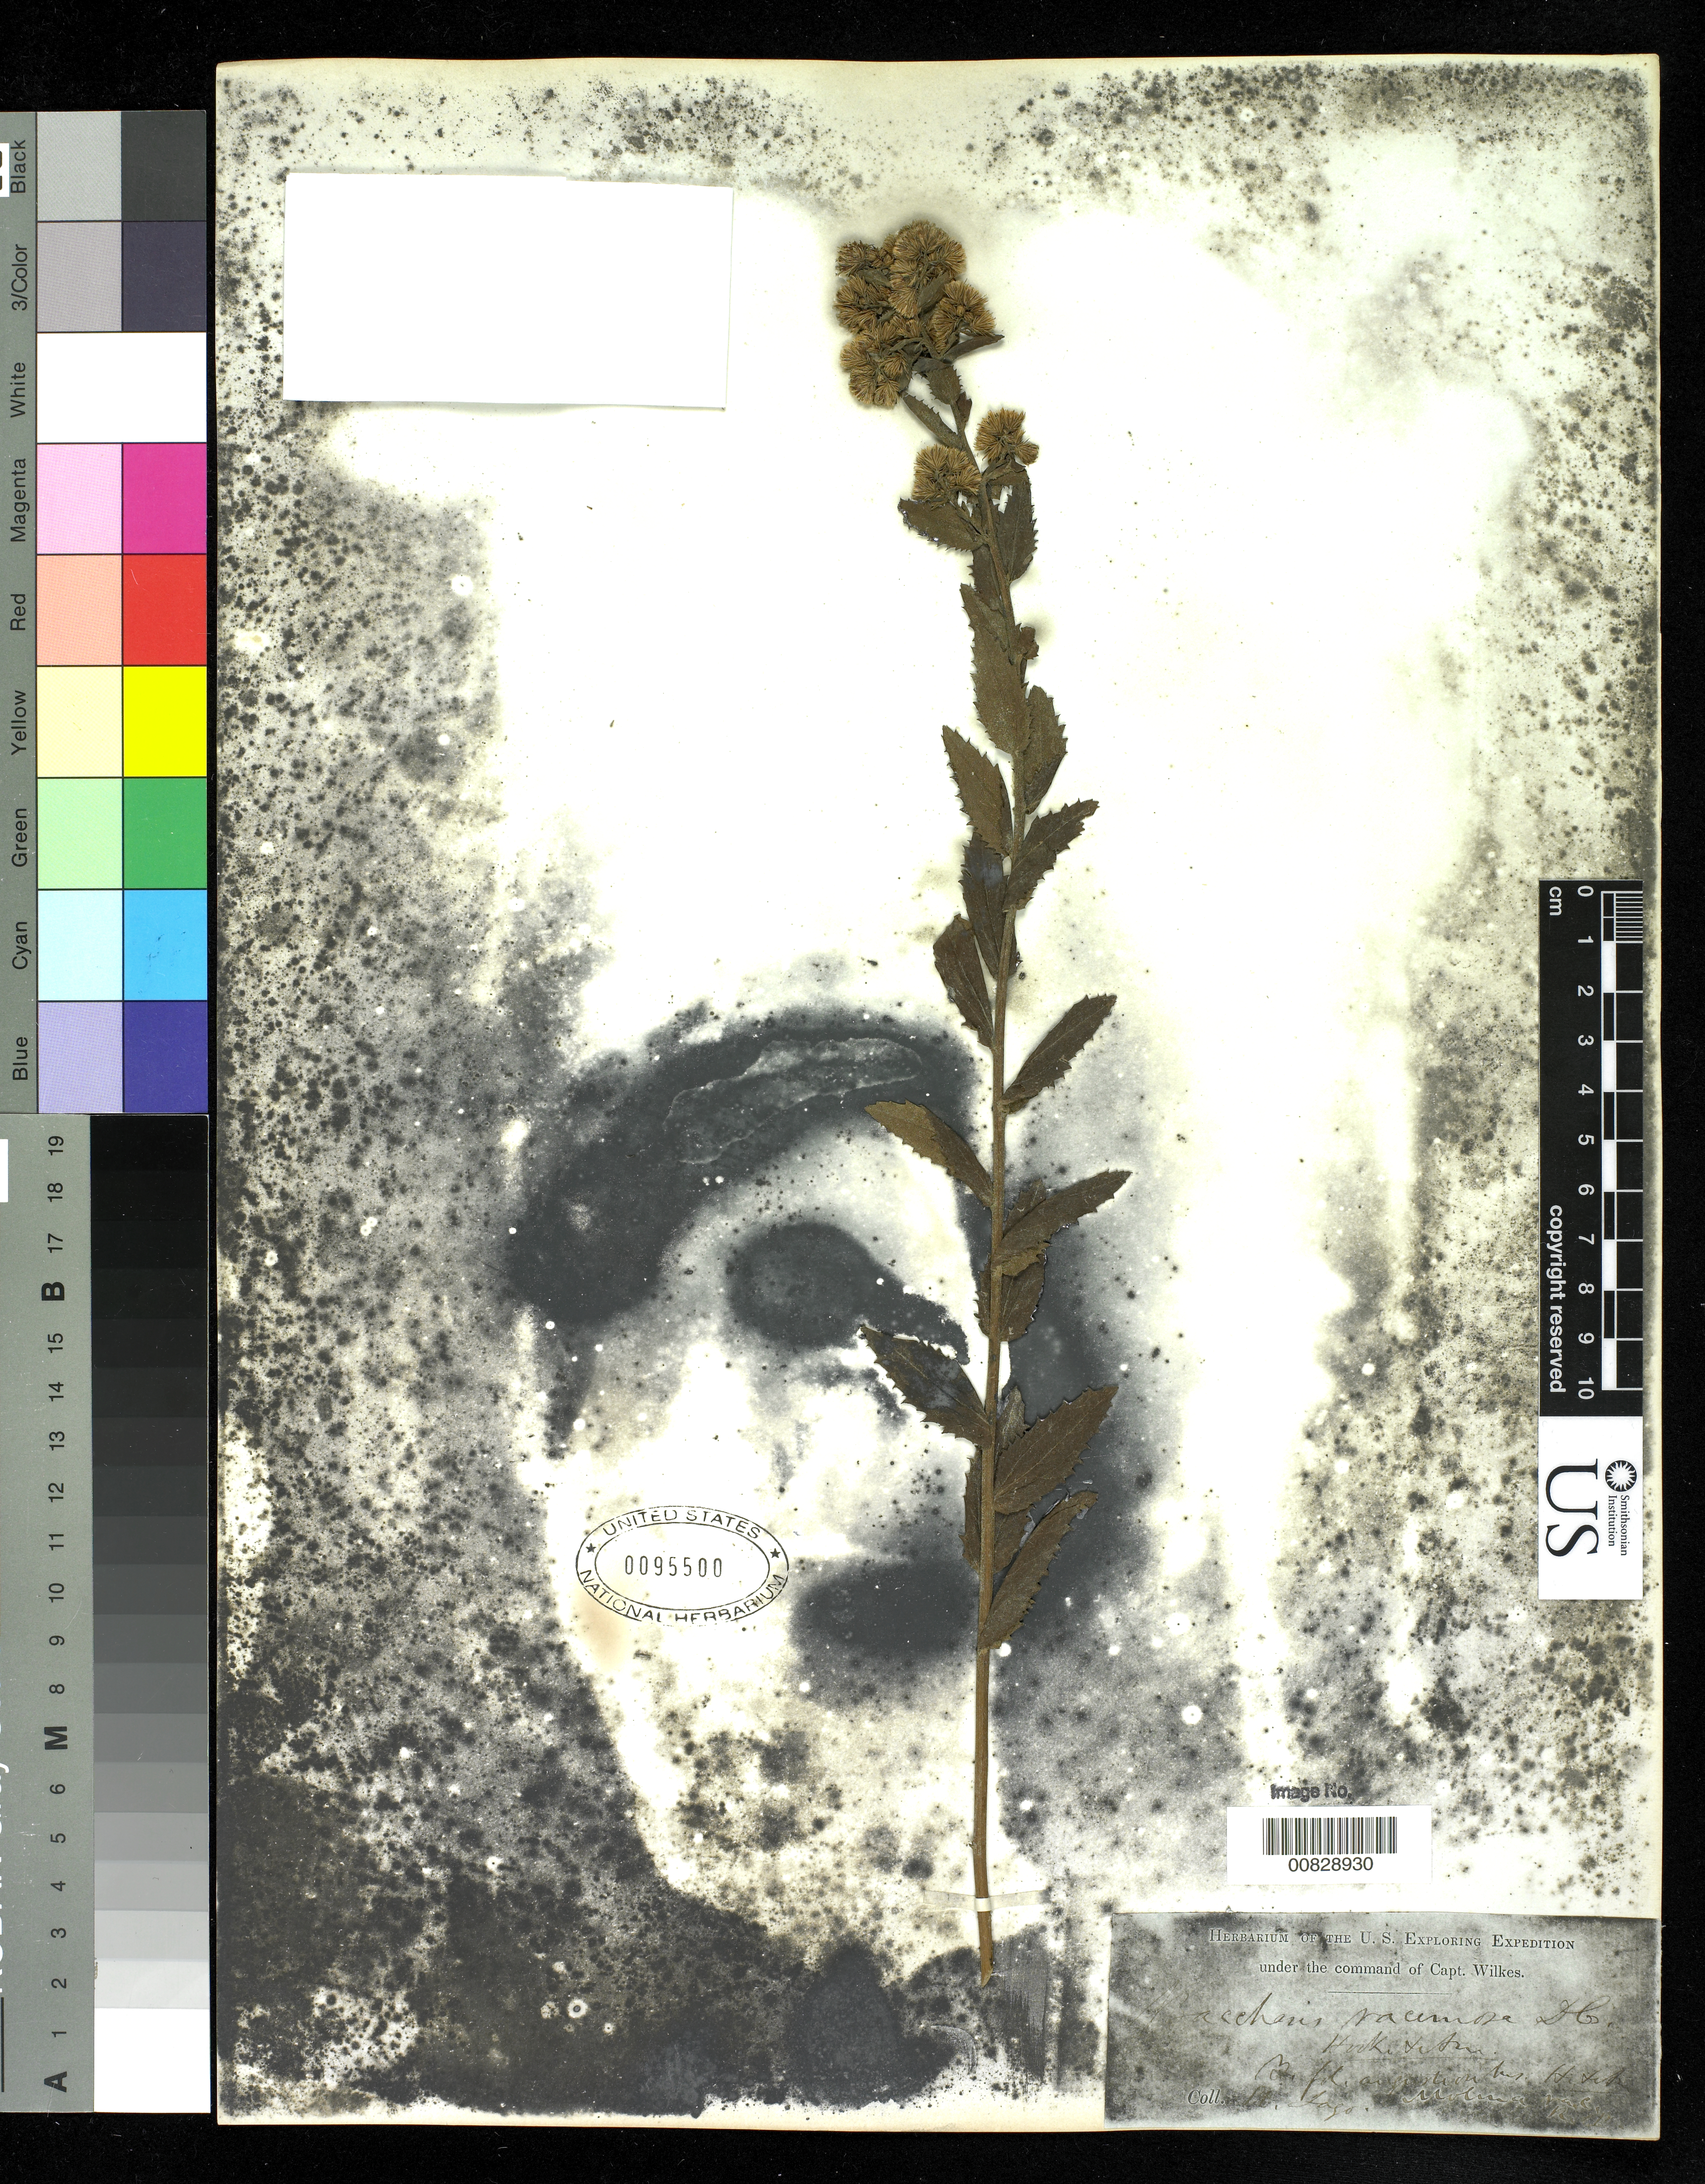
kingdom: Plantae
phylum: Tracheophyta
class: Magnoliopsida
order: Asterales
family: Asteraceae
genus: Baccharis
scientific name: Baccharis racemosa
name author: (Ruiz & Pav.) DC.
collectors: Wilkes Explor. Exped.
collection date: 1838/1842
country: Cape Verde Islands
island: Cape Verde Is.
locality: St. Jago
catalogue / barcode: US 95500